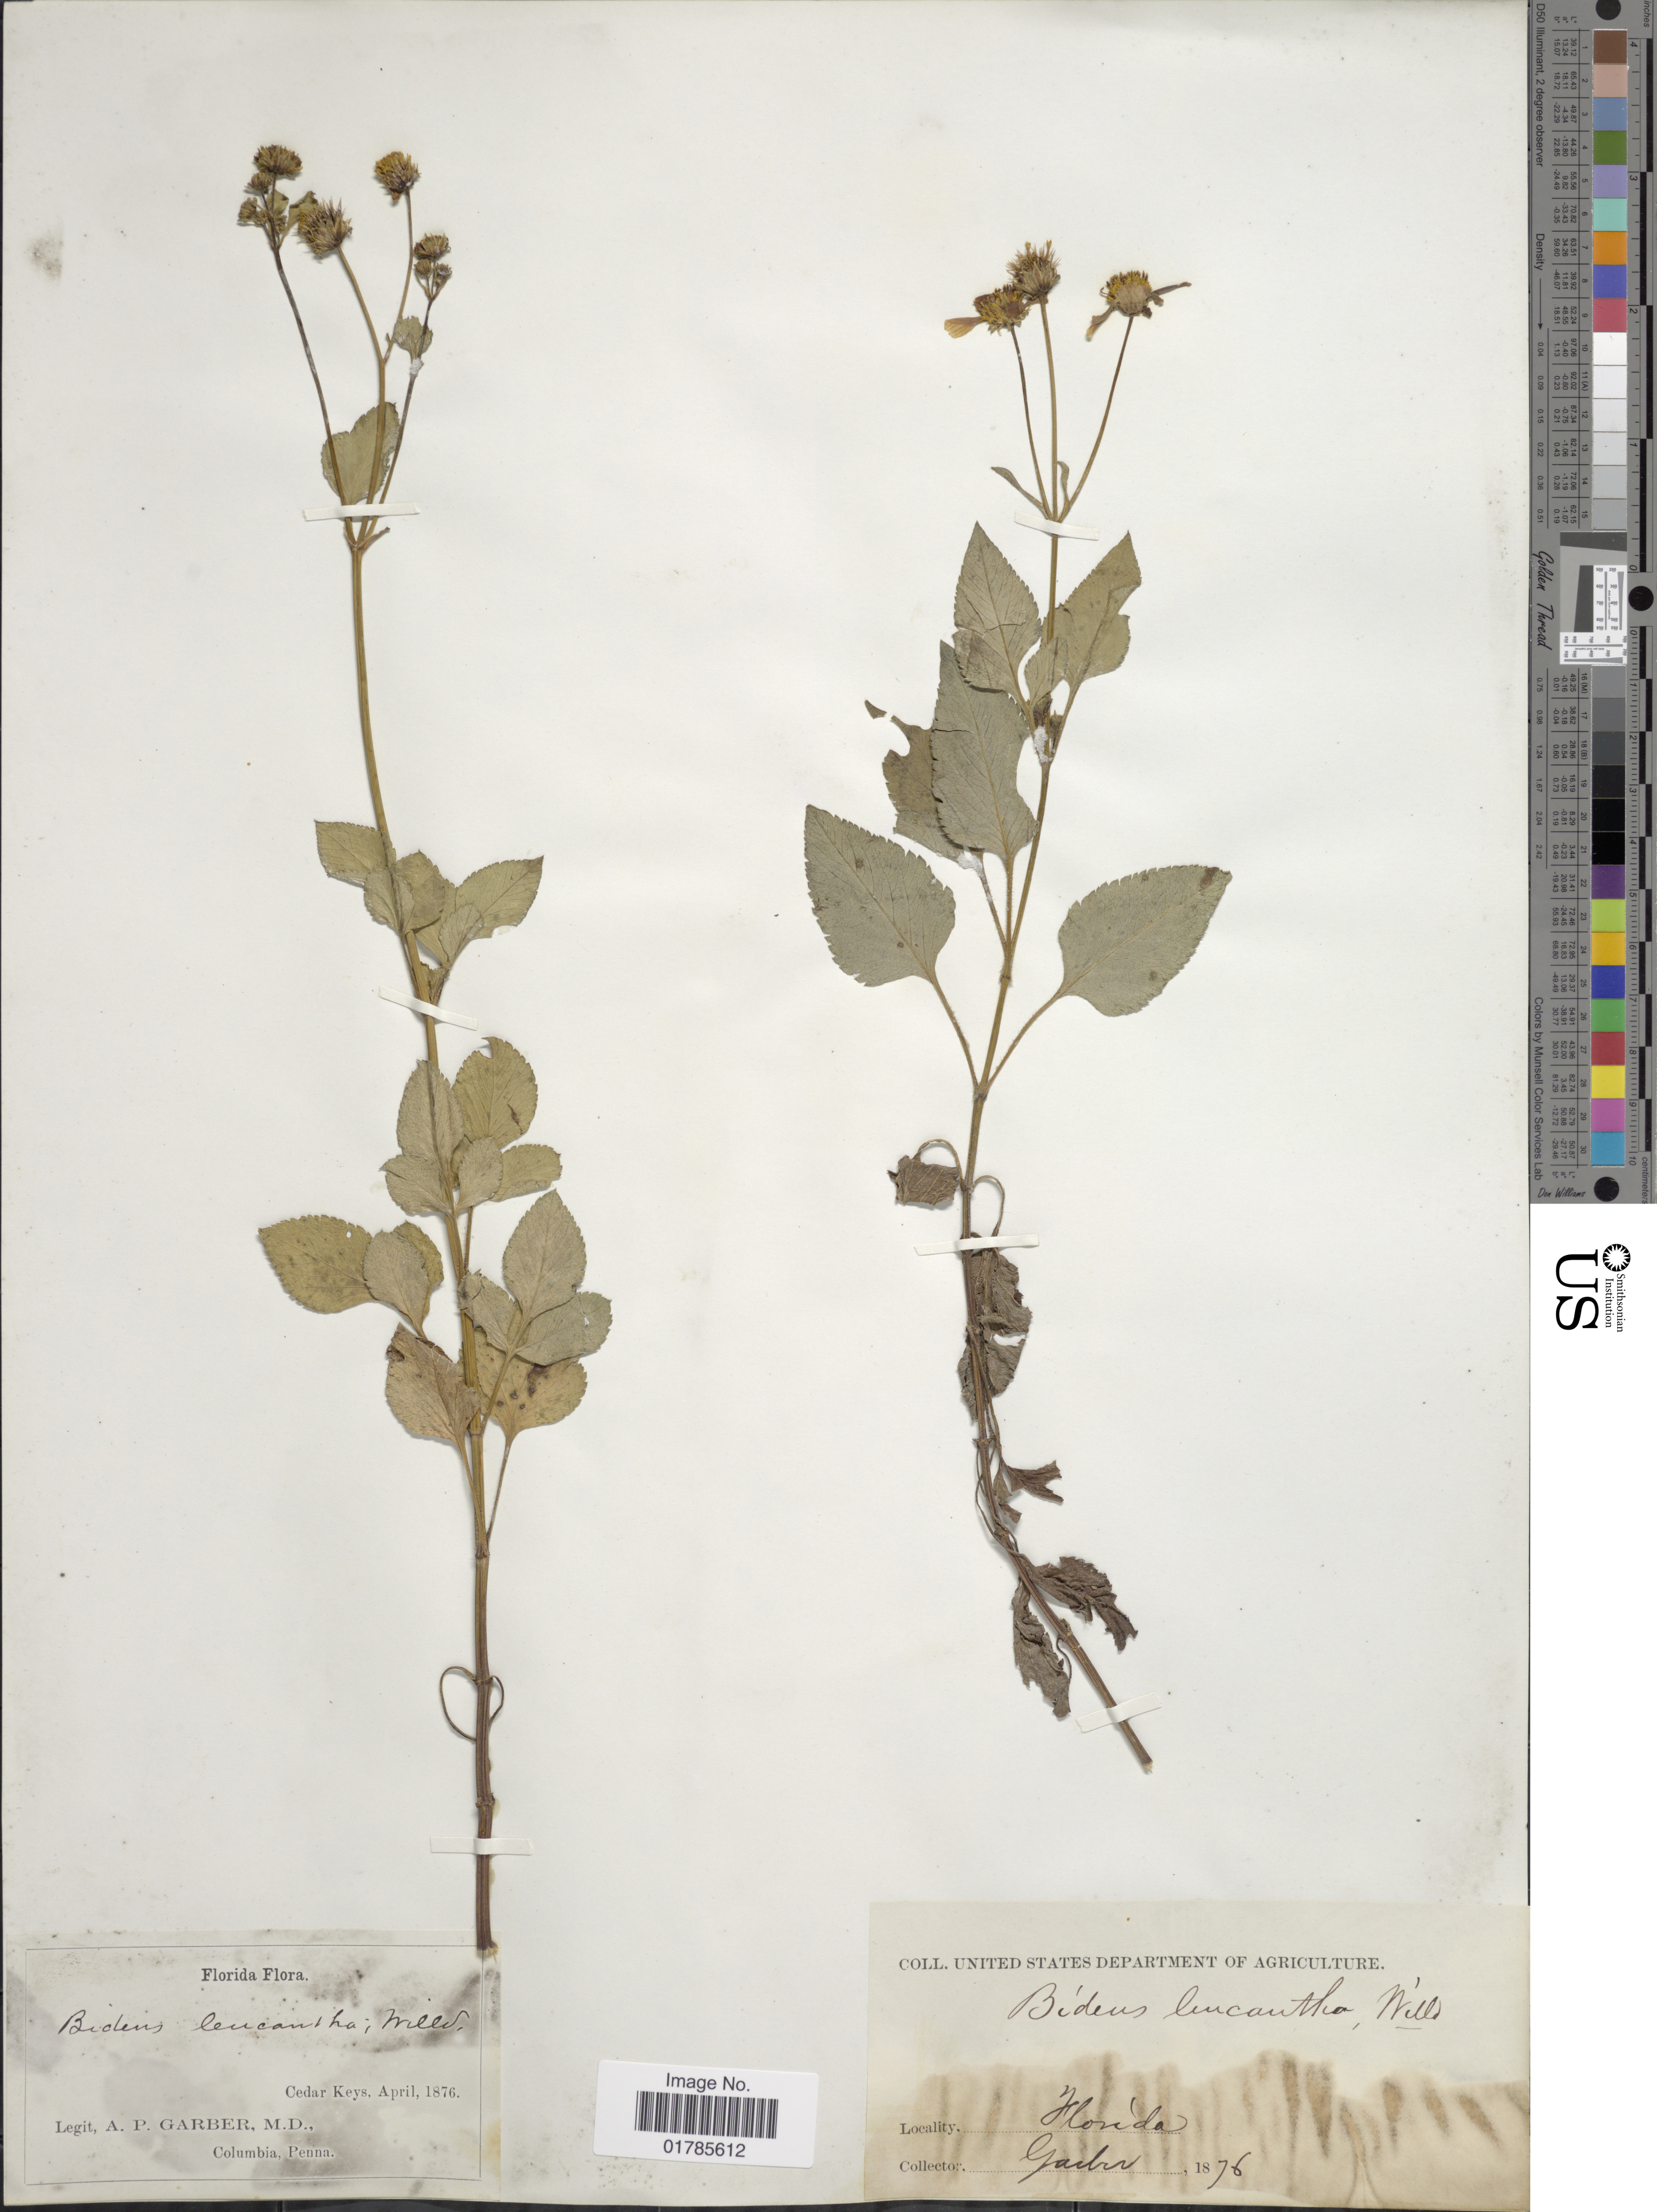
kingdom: Plantae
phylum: Tracheophyta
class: Magnoliopsida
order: Asterales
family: Asteraceae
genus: Bidens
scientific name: Bidens alba var. radiata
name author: (Sch. Bip.) R.E. Ballard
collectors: A. P. Garber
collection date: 1876-04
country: United States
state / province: Florida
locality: Cedar Keys